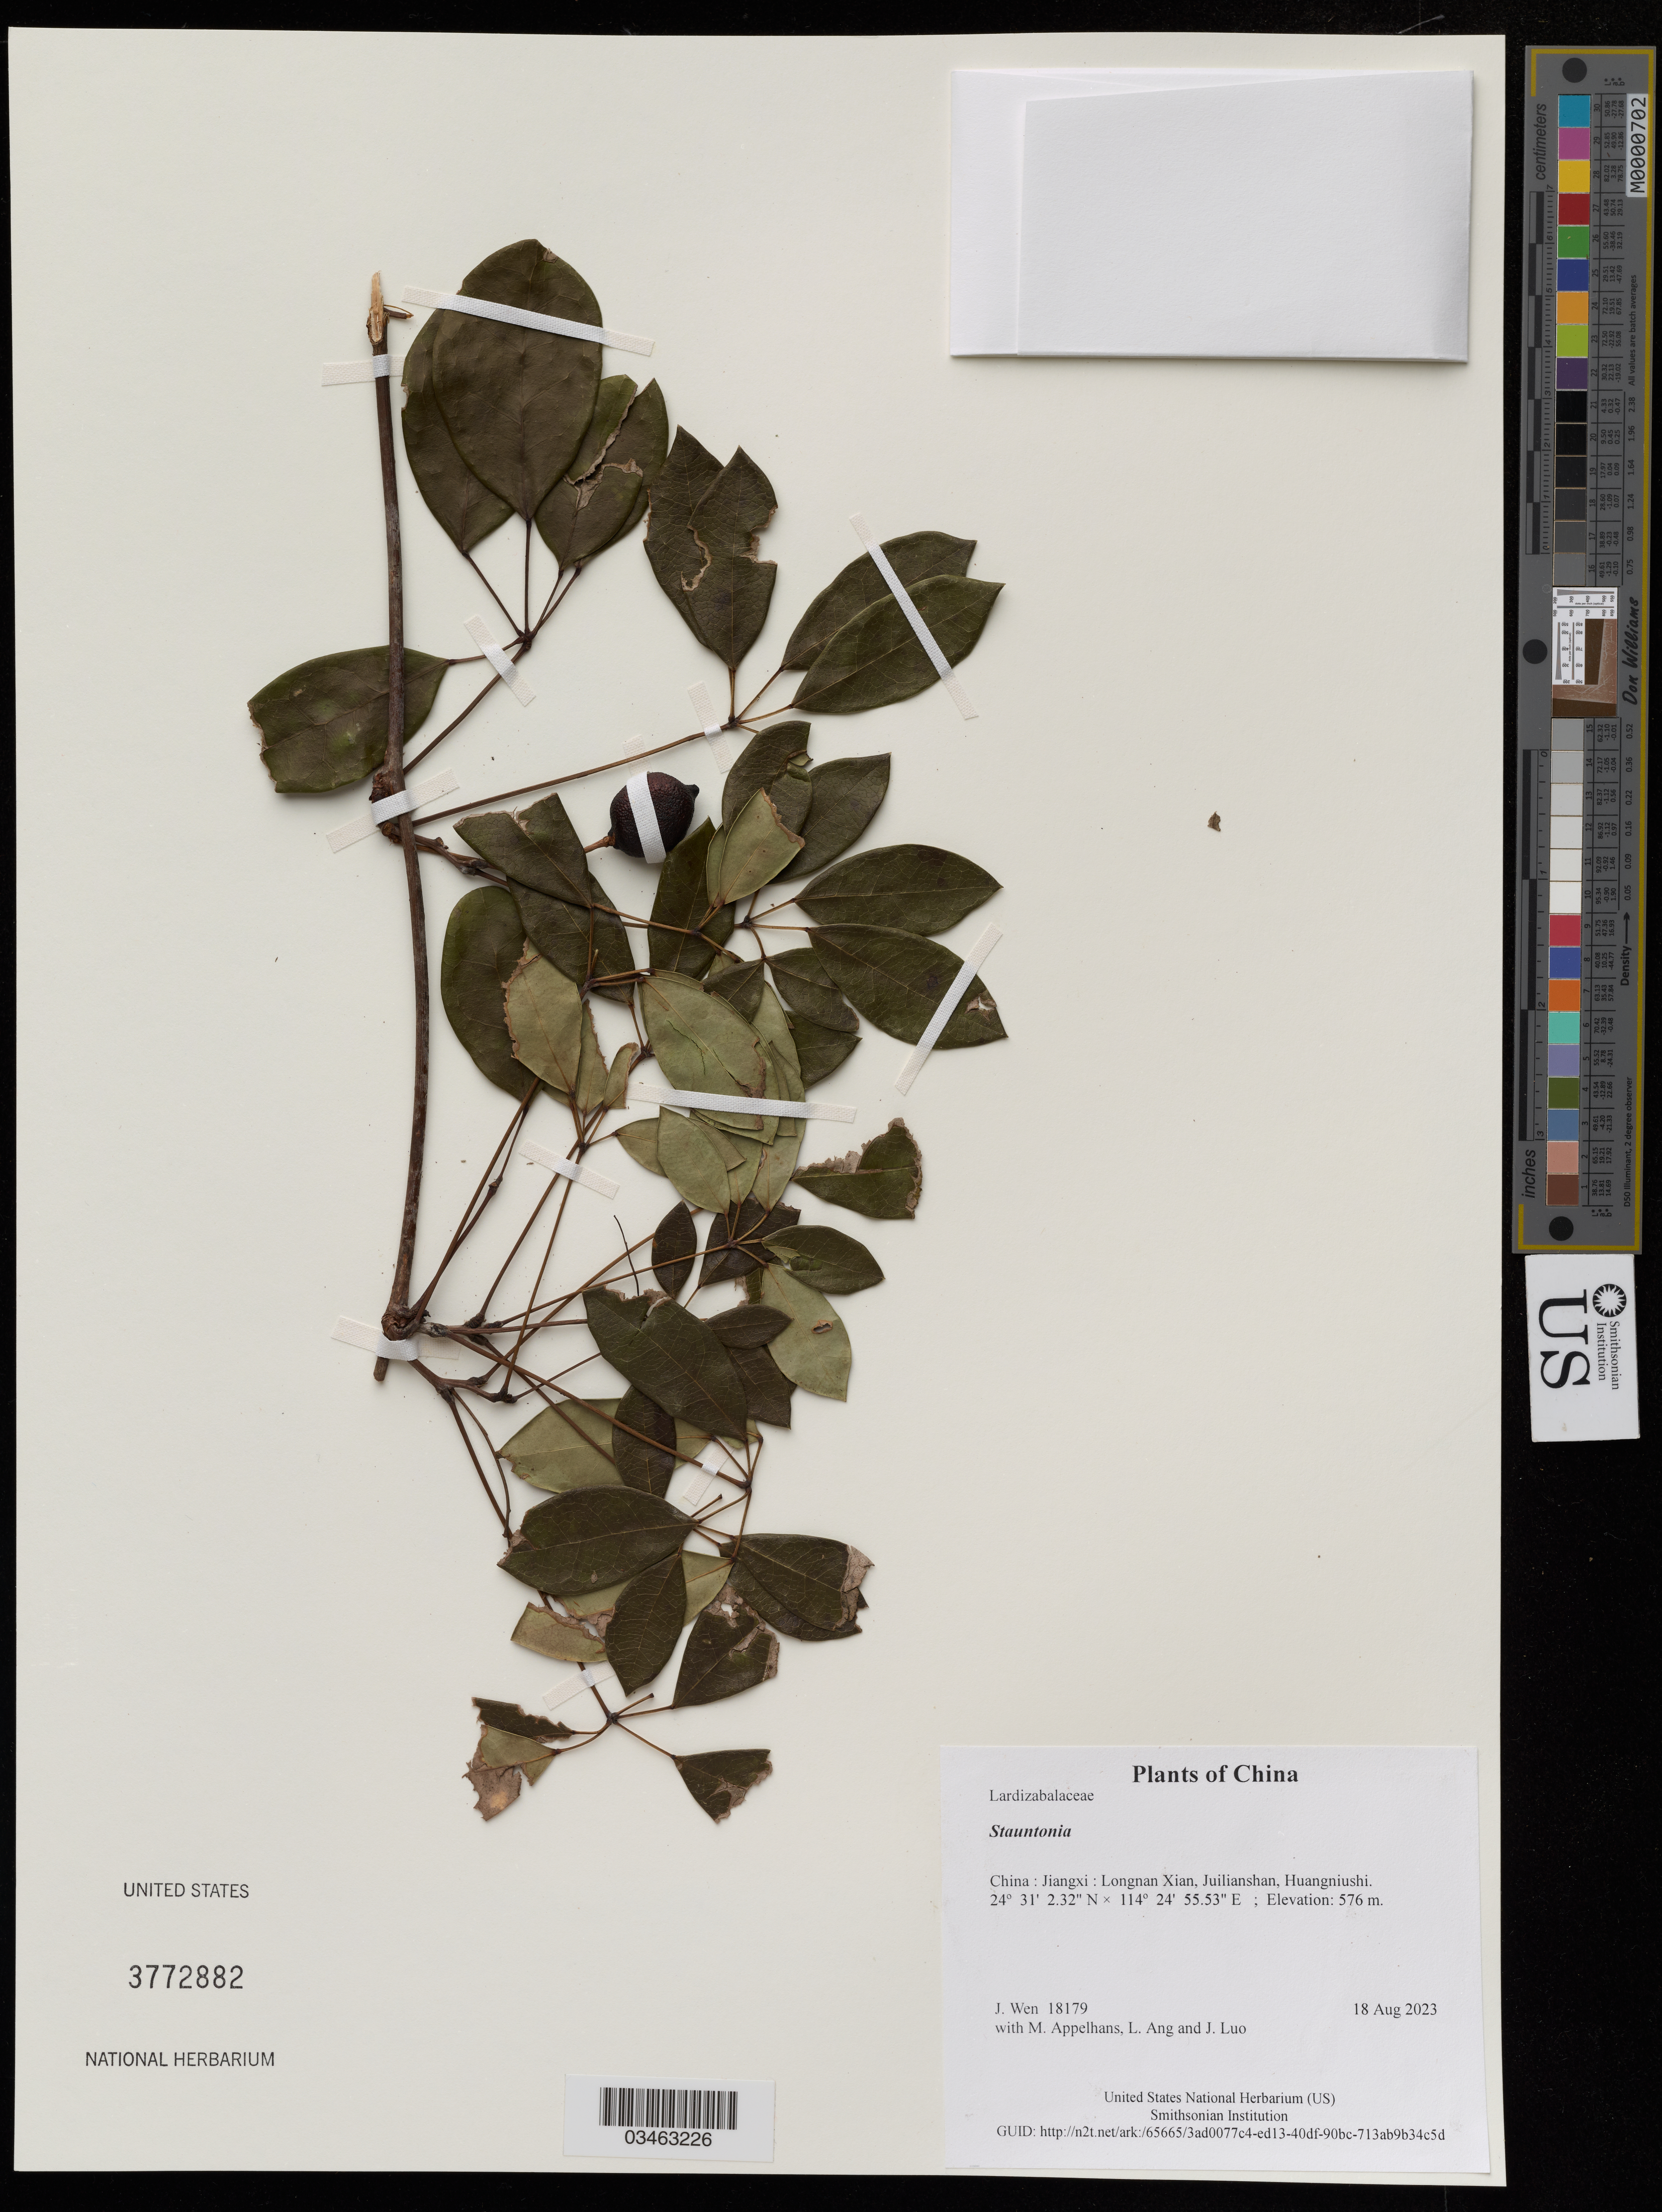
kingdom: Plantae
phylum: Tracheophyta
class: Magnoliopsida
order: Ranunculales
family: Lardizabalaceae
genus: Stauntonia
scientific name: Stauntonia sp.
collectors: J. Wen, M. Appelhans, L. Ang & J. Luo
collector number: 18179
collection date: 2023-08-18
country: China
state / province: Jiangxi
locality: Longnan Xian, Juilianshan, Huangniushi.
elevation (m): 576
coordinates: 24.517312 N, 114.415424 E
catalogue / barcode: US 3772882